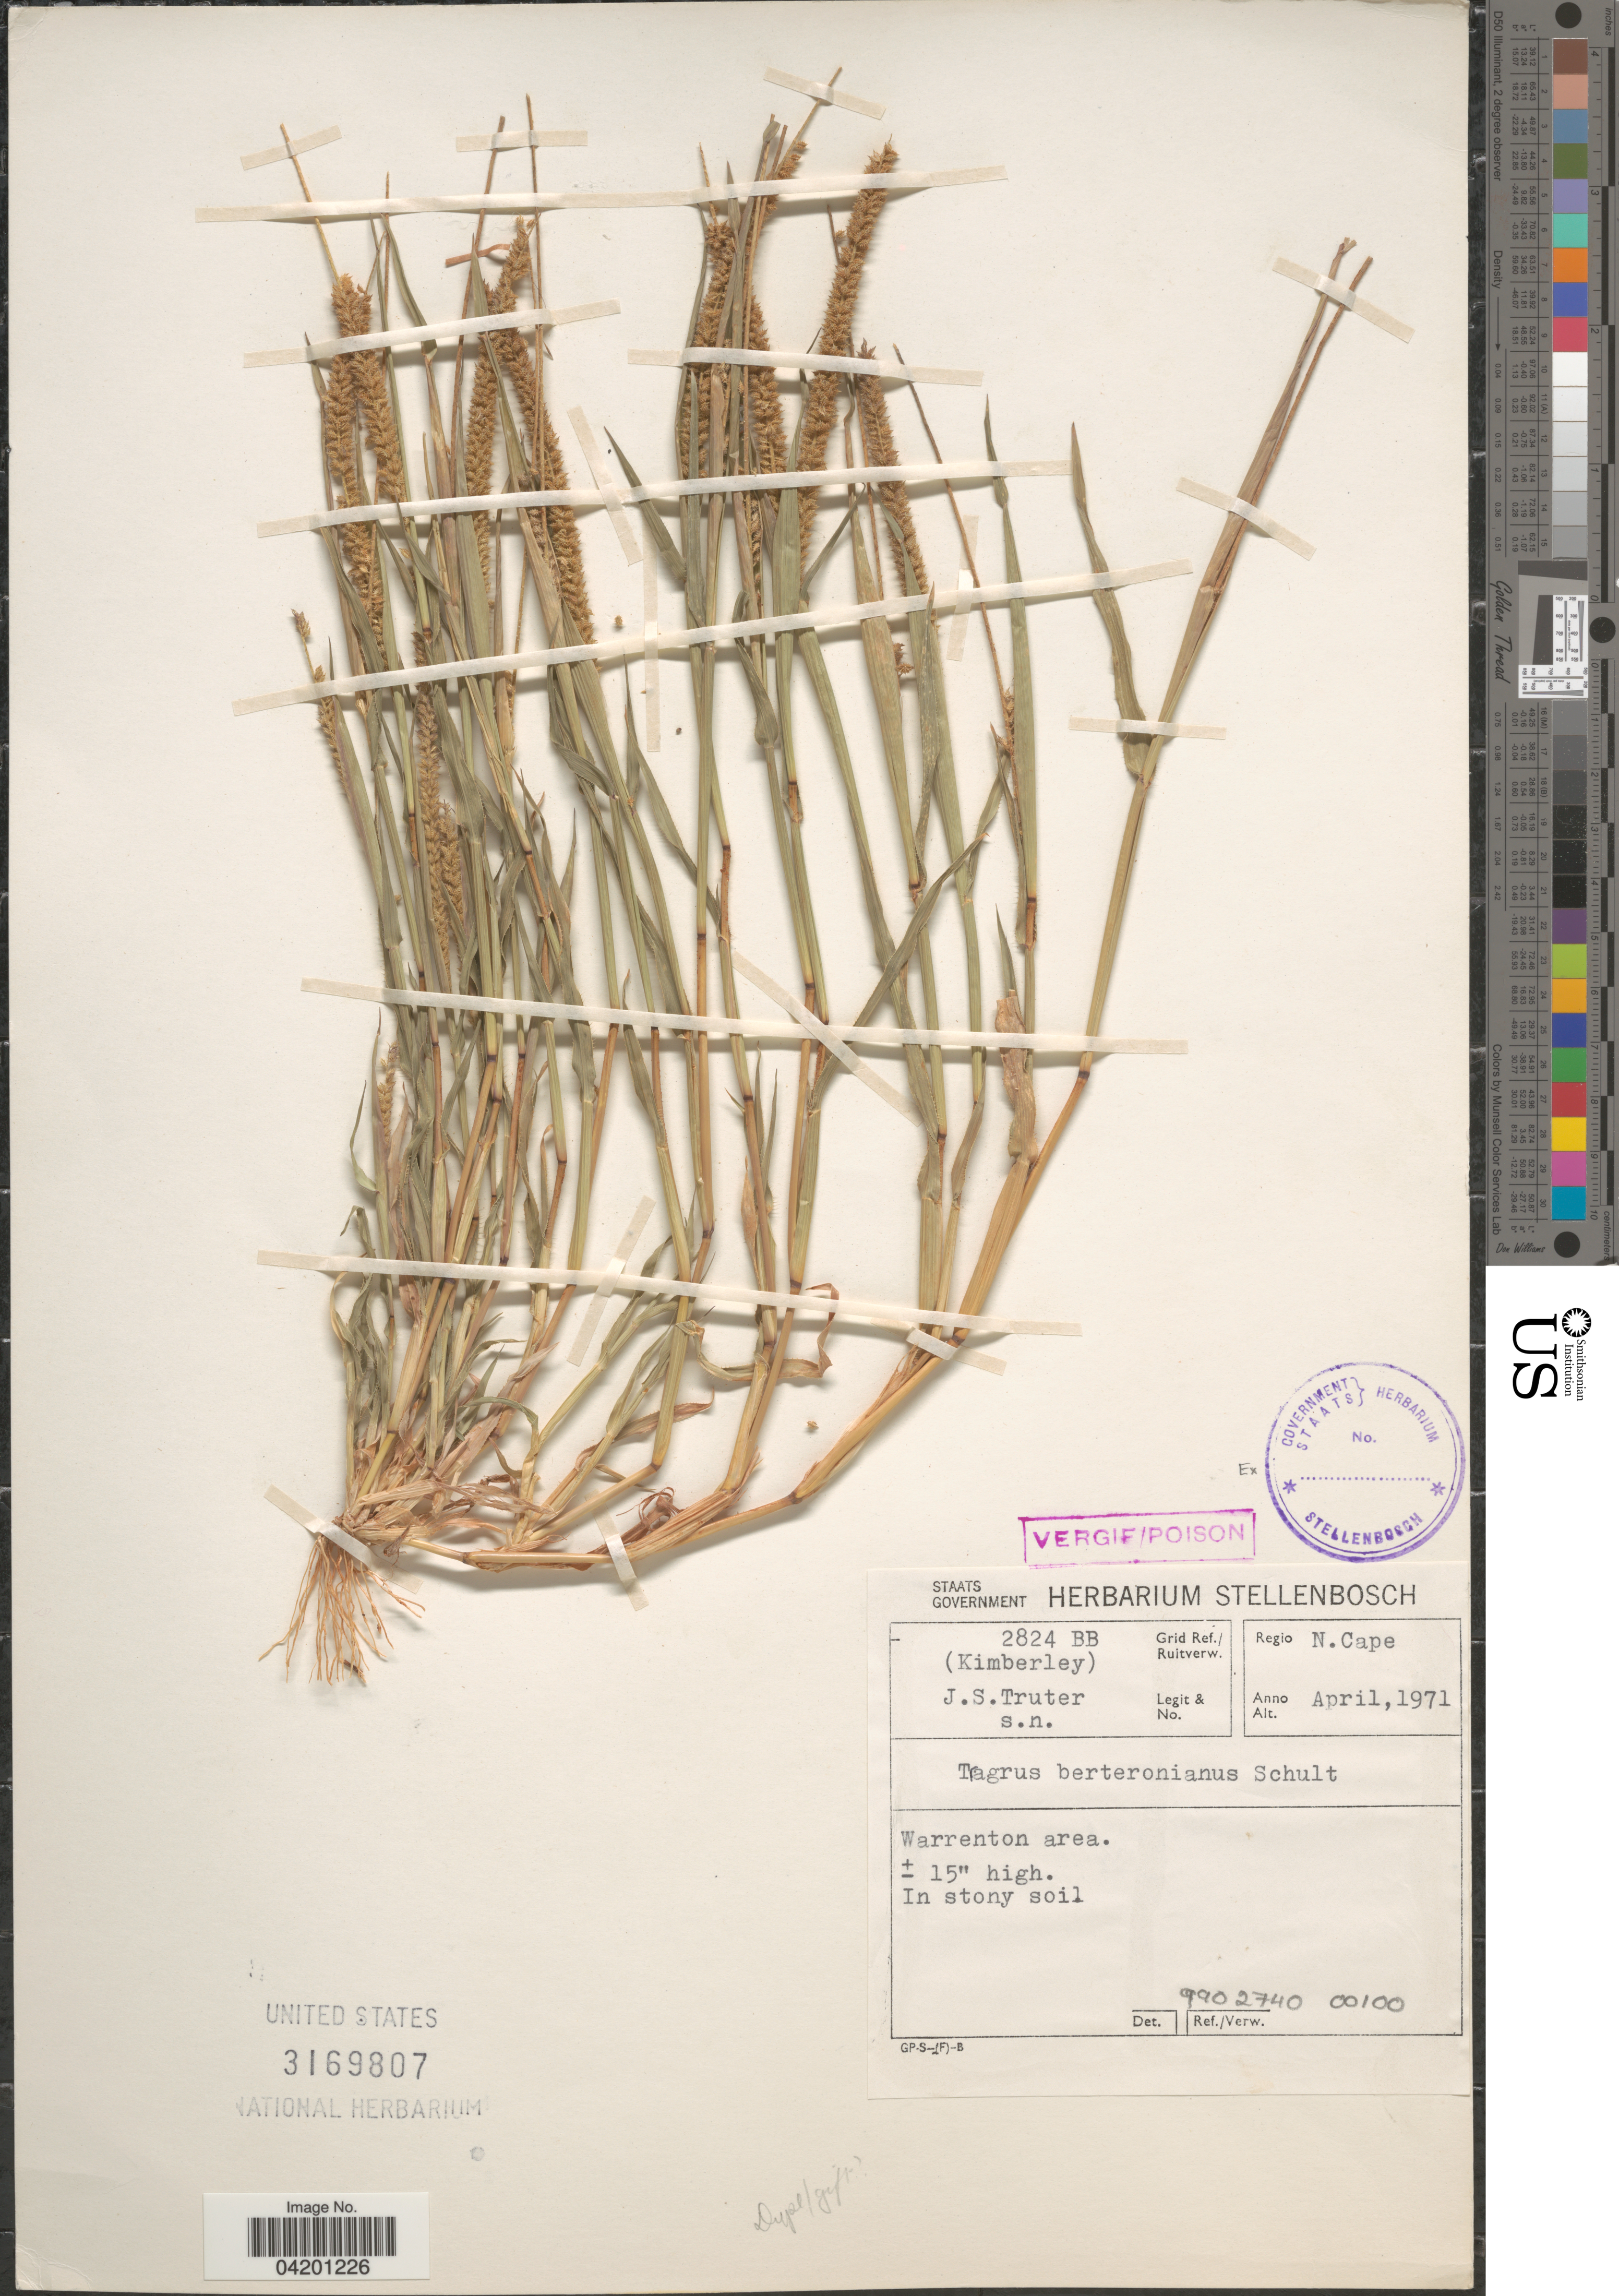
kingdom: Plantae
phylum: Tracheophyta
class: Liliopsida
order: Poales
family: Poaceae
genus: Tragus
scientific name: Tragus berteronianus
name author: Schult.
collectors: J. Truter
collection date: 1971-04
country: South Africa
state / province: Northern Cape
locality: Grid Ref./Ruitverw. 2824 BB (Kimberley). Regio N. Cape. Warrenton area.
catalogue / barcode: US 3169807